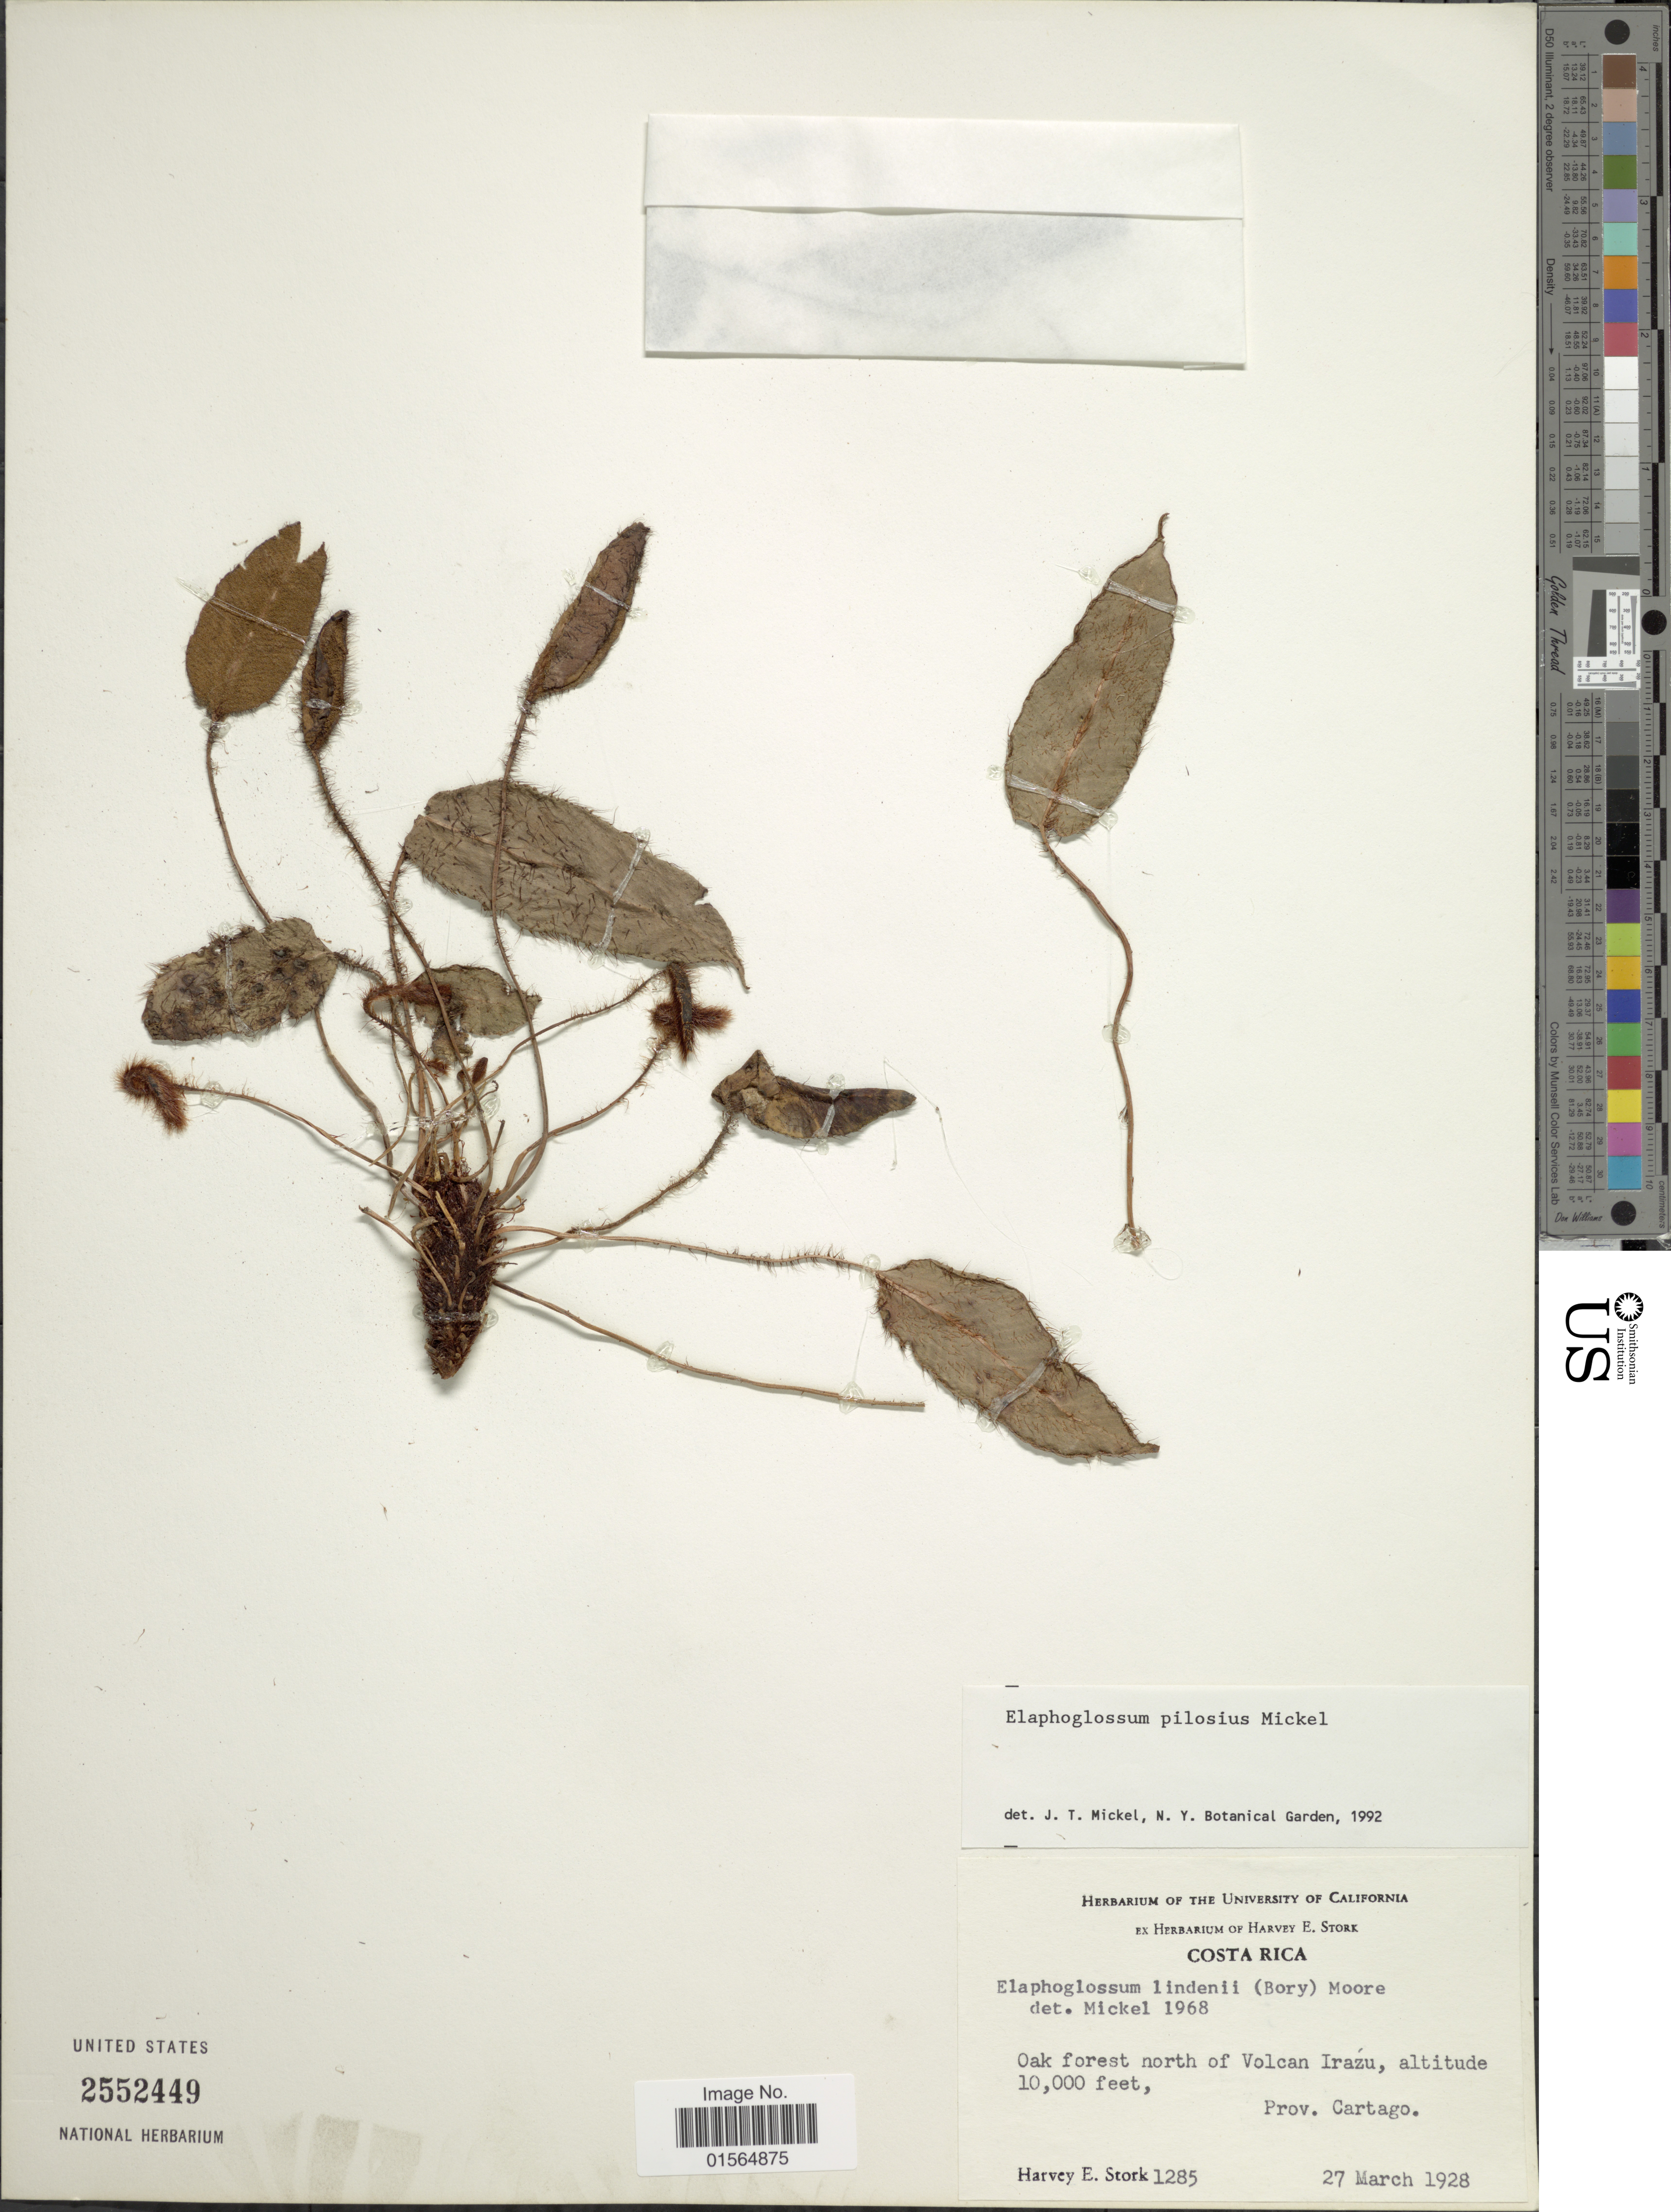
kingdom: Plantae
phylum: Tracheophyta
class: Polypodiopsida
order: Polypodiales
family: Dryopteridaceae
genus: Elaphoglossum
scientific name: Elaphoglossum pilosius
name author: Mickel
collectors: H. E. Stork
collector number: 1285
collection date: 1928-03-27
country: Costa Rica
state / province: Cartago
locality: Oak forest north of Volcan Irazu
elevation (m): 3048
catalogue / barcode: US 2552449